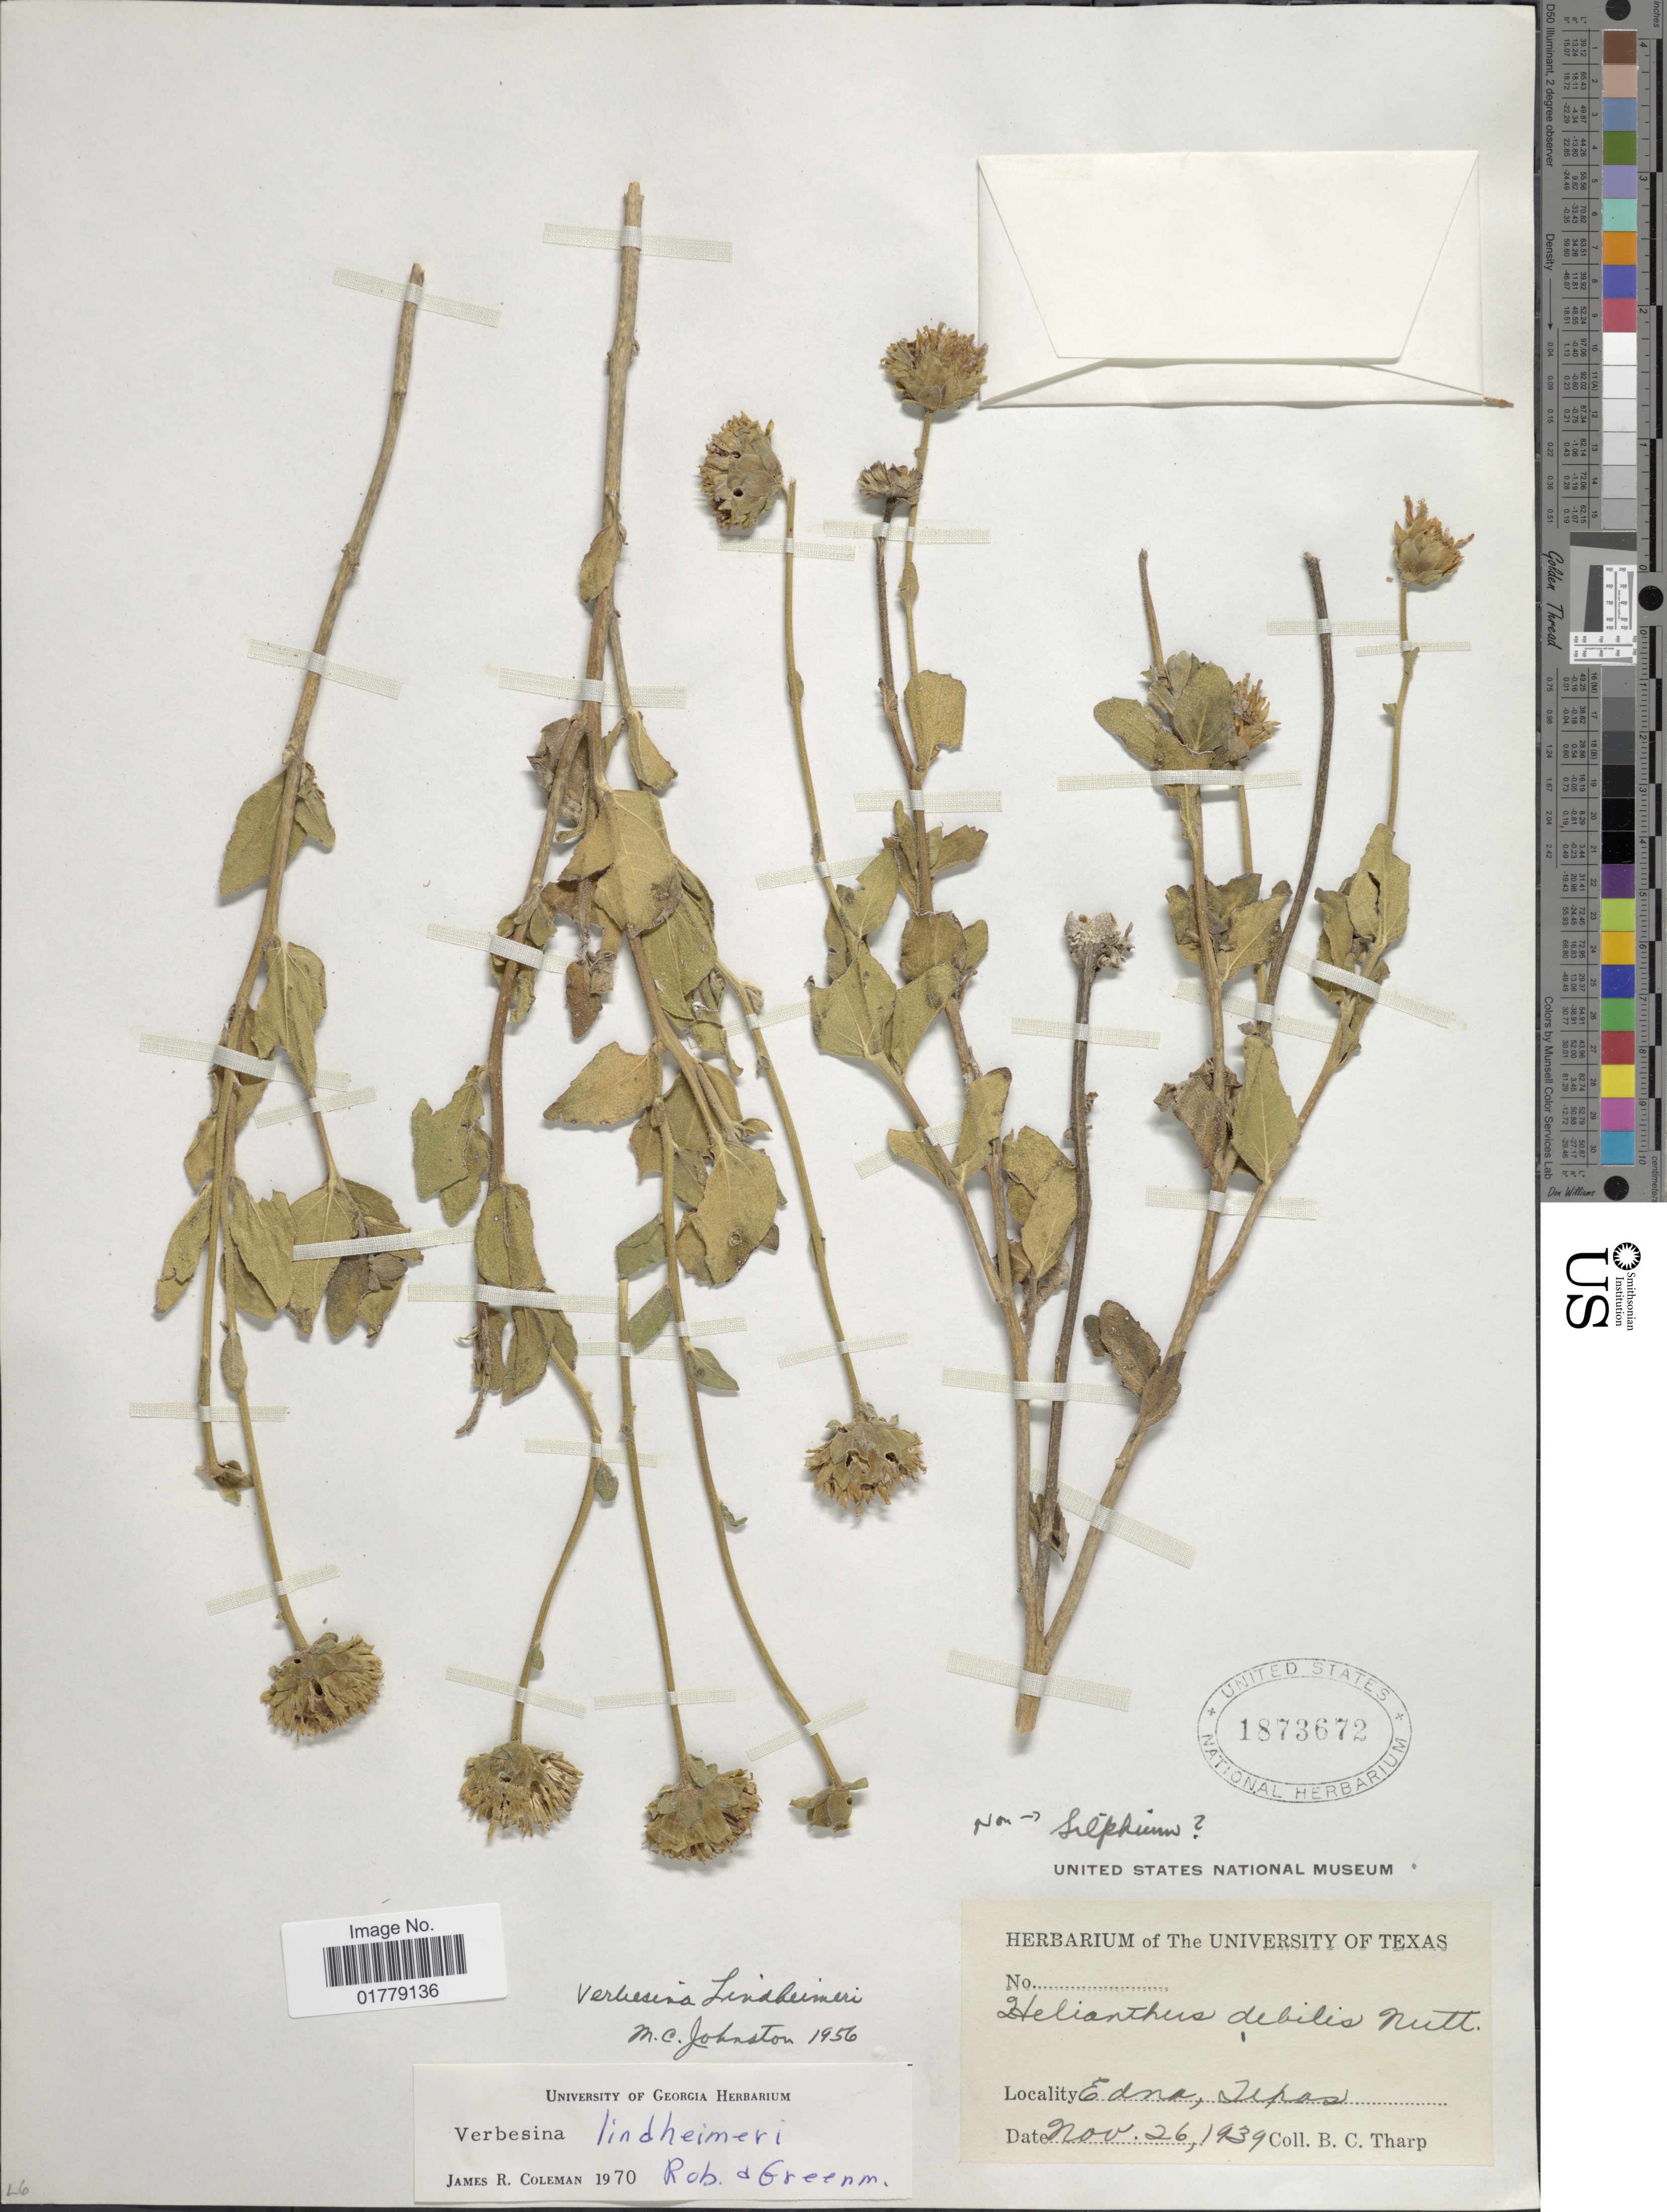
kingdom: Plantae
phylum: Tracheophyta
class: Magnoliopsida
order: Asterales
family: Asteraceae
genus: Verbesina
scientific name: Verbesina lindheimeri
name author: B.L. Rob. & Greenm.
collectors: B. C. Tharp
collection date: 1939-11-26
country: United States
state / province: Texas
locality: Edna, Texas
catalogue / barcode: US 1873672